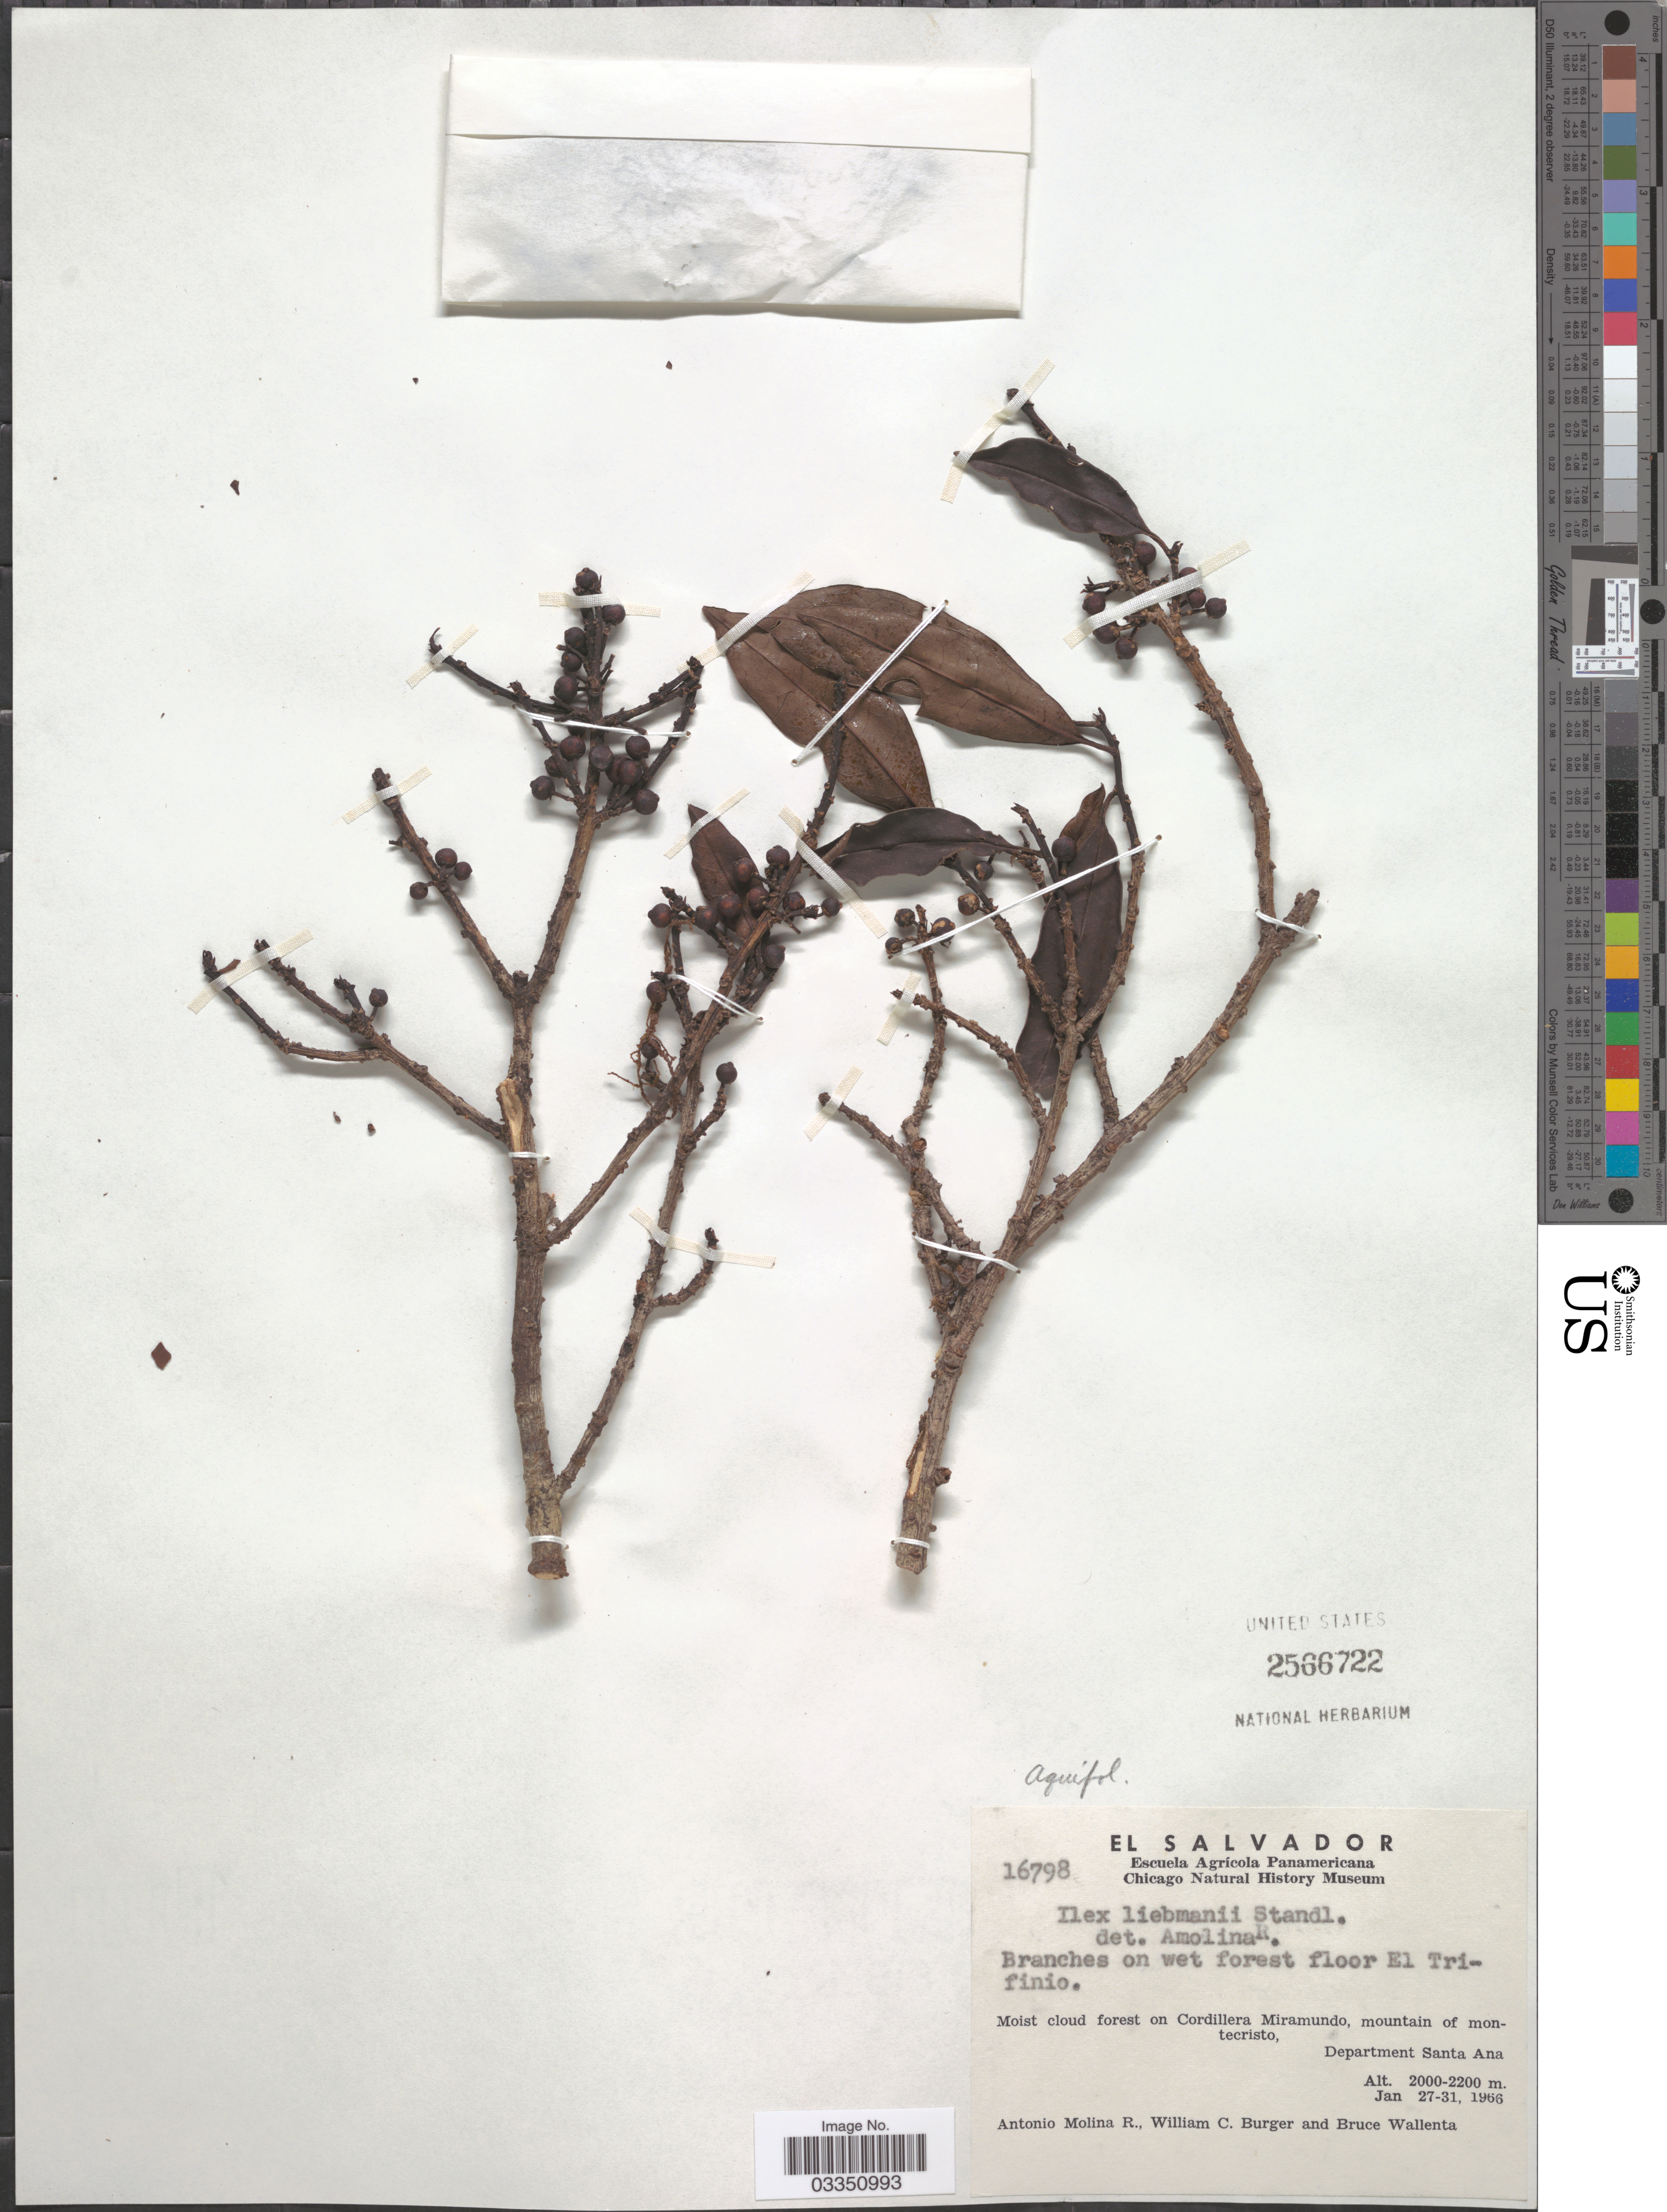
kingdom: Plantae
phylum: Tracheophyta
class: Magnoliopsida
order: Aquifoliales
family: Aquifoliaceae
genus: Ilex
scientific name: Ilex liebmannii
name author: Standl.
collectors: A. Molina R., W. Burger & B. Wallenta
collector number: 16798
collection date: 1966-01-27/1966-01-31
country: El Salvador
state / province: Santa Ana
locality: Moist cloud forest on Cordillera Miramundo, mountain of Montecristo, Department Santa Ana.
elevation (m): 2000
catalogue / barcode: US 2566722